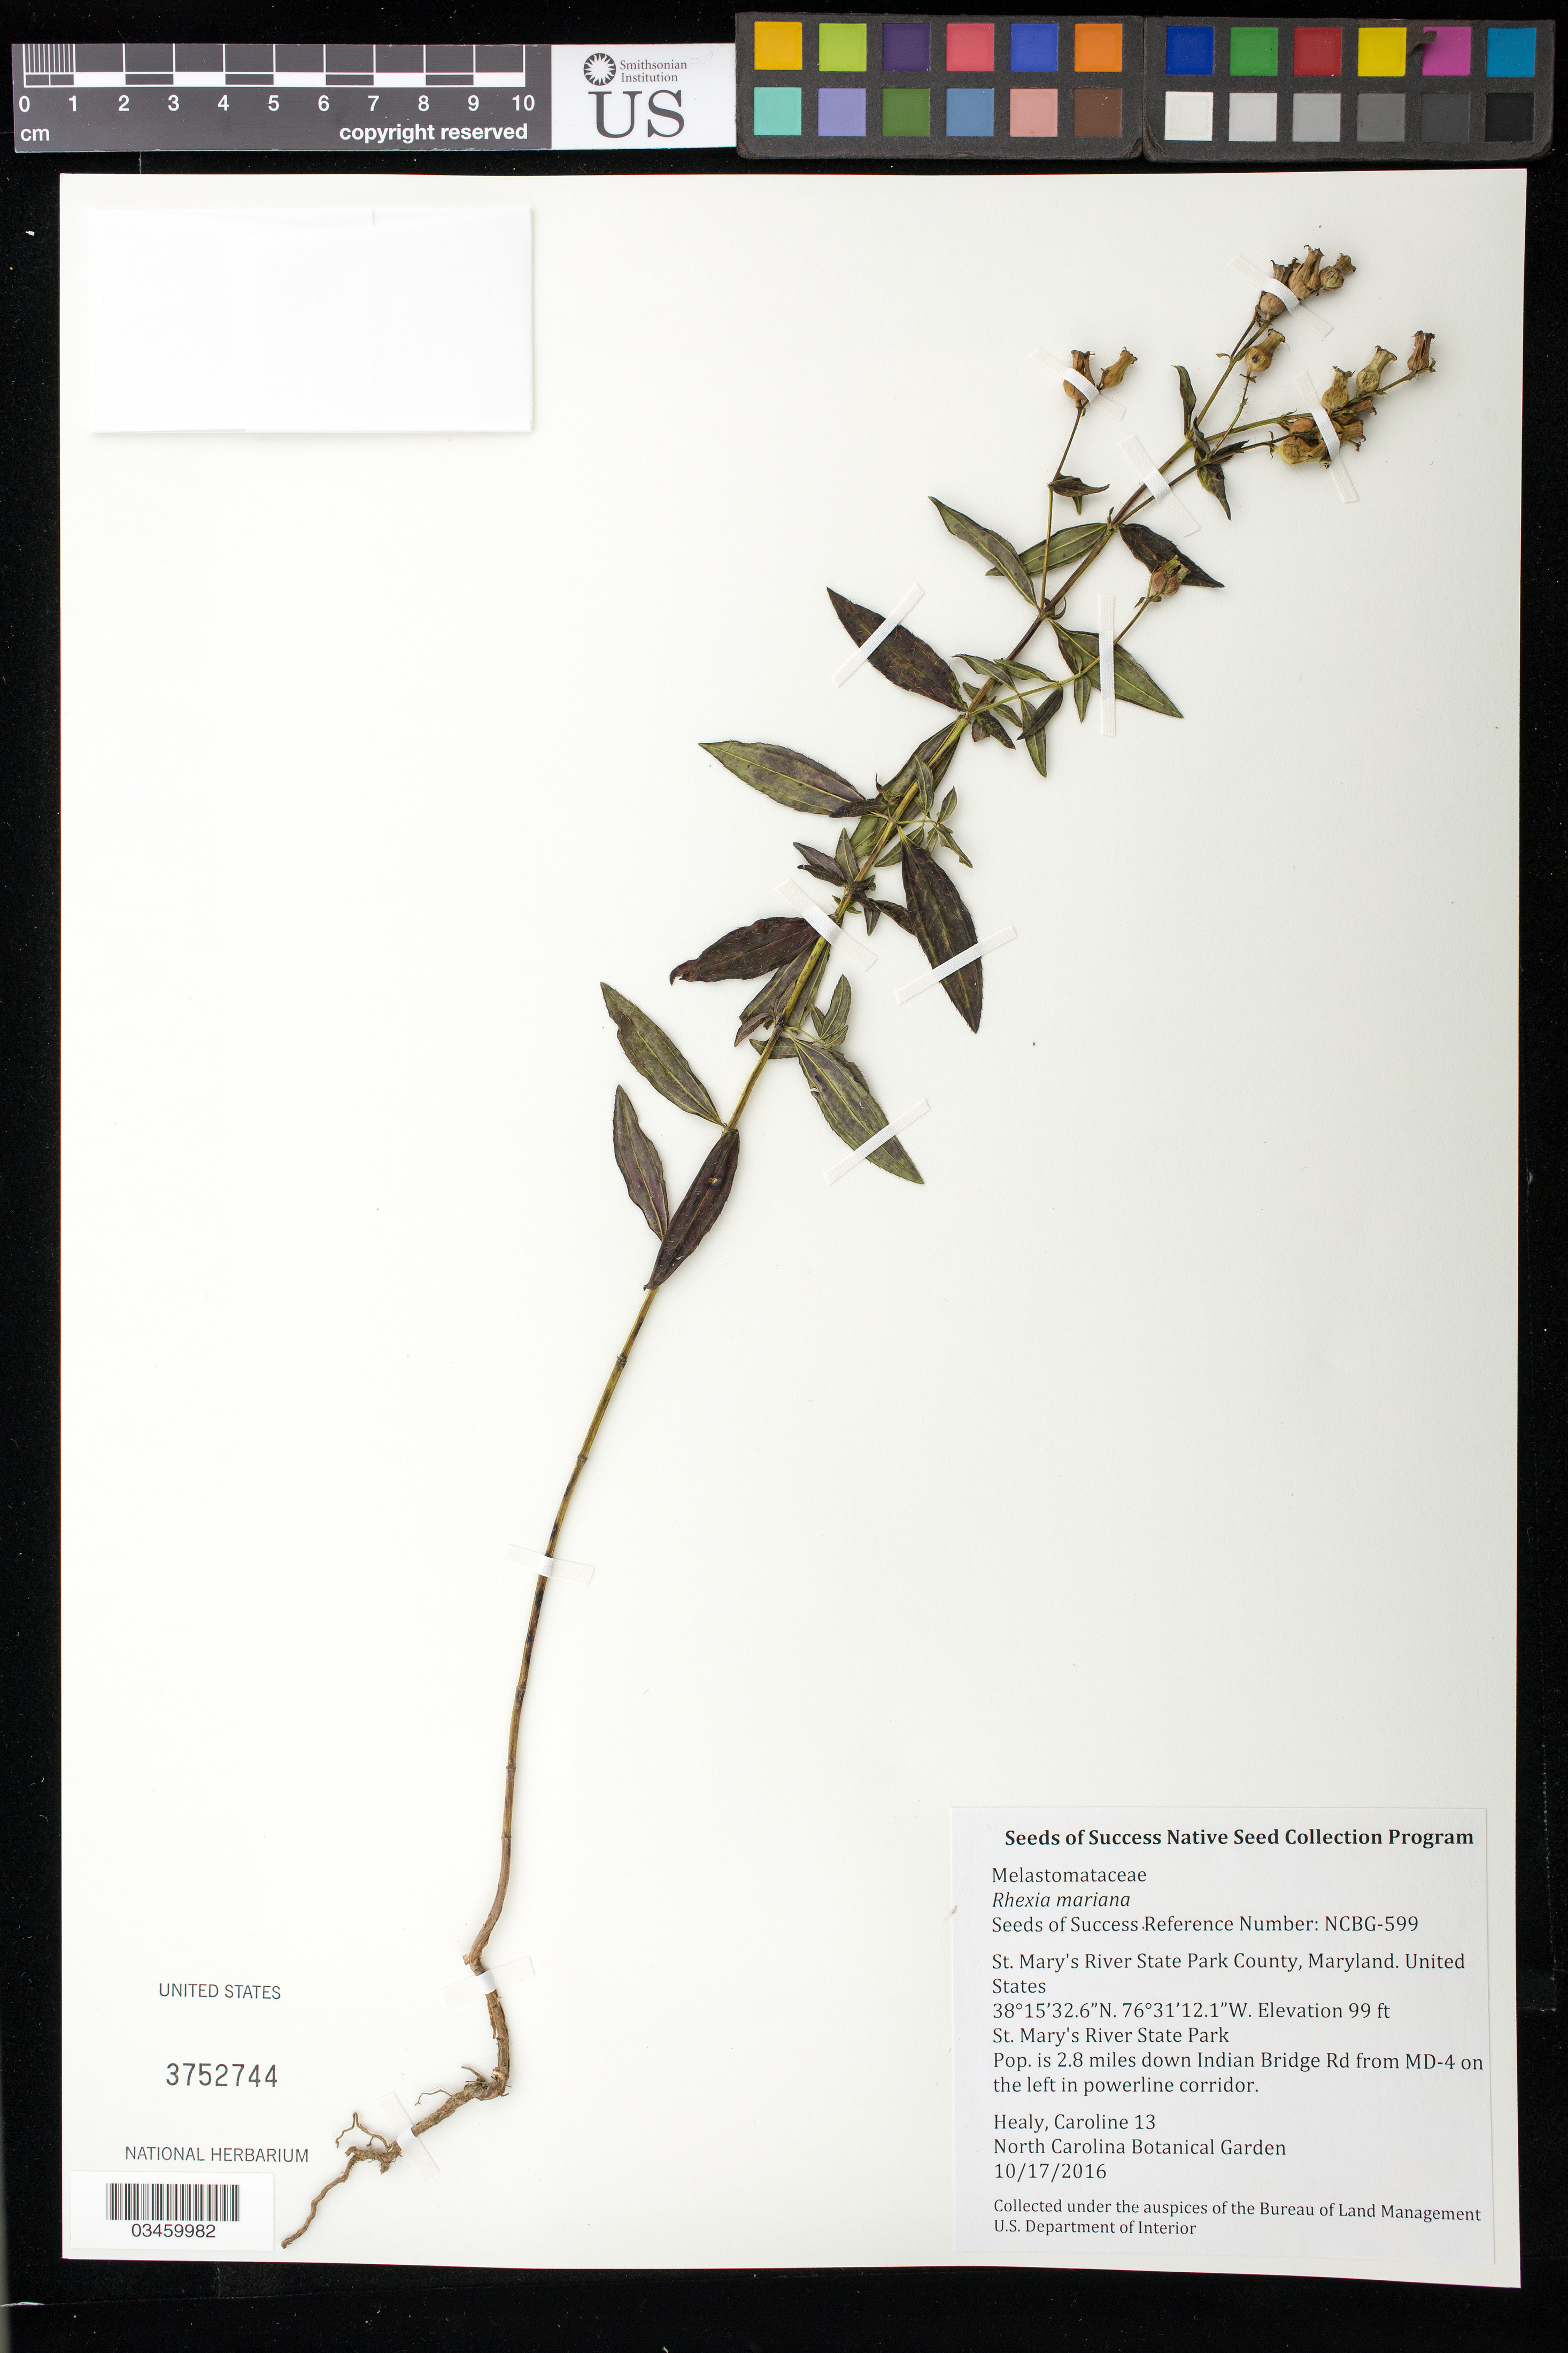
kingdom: Plantae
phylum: Tracheophyta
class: Magnoliopsida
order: Myrtales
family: Melastomataceae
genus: Rhexia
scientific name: Rhexia mariana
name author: L.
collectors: C. Healy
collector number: NCBG-599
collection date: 2016-10-17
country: United States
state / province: Maryland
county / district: St. Mary's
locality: St. Mary's River State Park, Indian Bridge Rd and Powerline Corridor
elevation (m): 30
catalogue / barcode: US 3752744